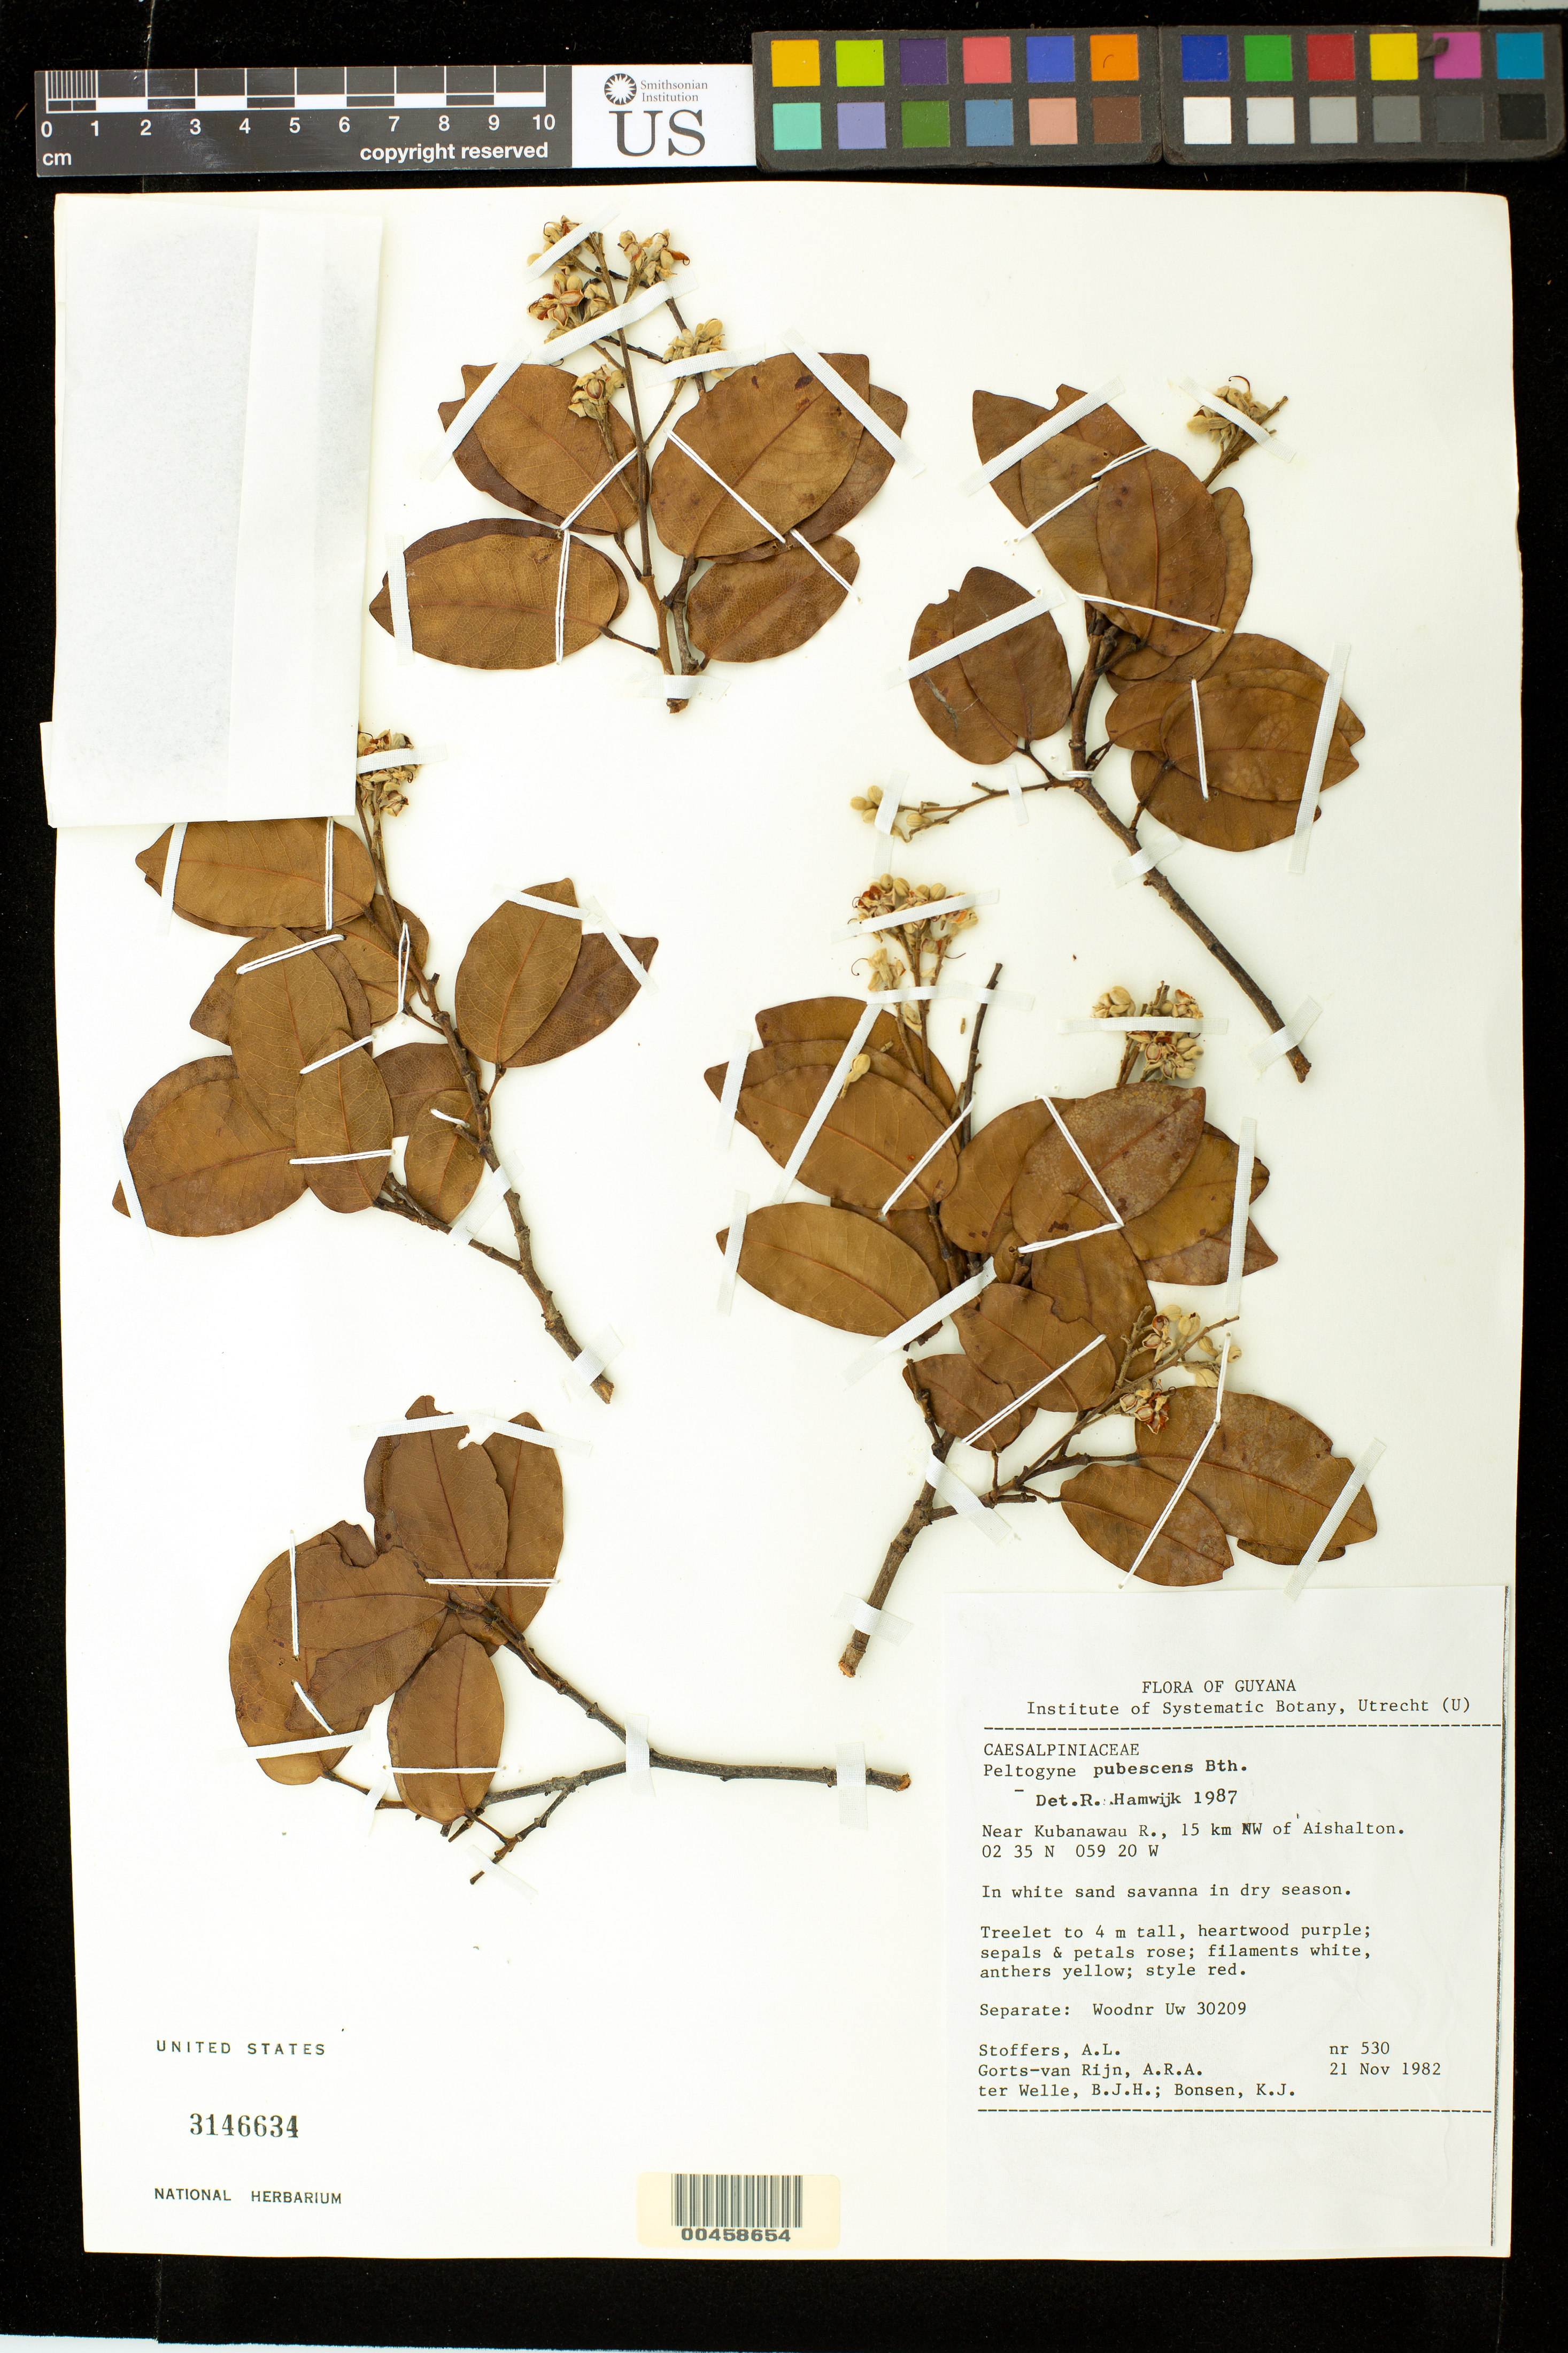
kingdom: Plantae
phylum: Tracheophyta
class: Magnoliopsida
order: Fabales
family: Fabaceae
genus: Peltogyne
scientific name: Peltogyne paniculata subsp. pubescens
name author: (Benth.) M.F. Silva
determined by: Strong, Mark T., (BOT), Smithsonian Institution - National Museum of Natural History (UNITED STATES)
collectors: A. Stoffers, A. .R. A. Görts-van Rijn, B. Welle & K. Bonsen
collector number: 530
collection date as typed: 21 Nov 1982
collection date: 1982-11-21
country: Guyana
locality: Kubanawau r., near; 15 km nw of aishalton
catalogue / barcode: US 3146634